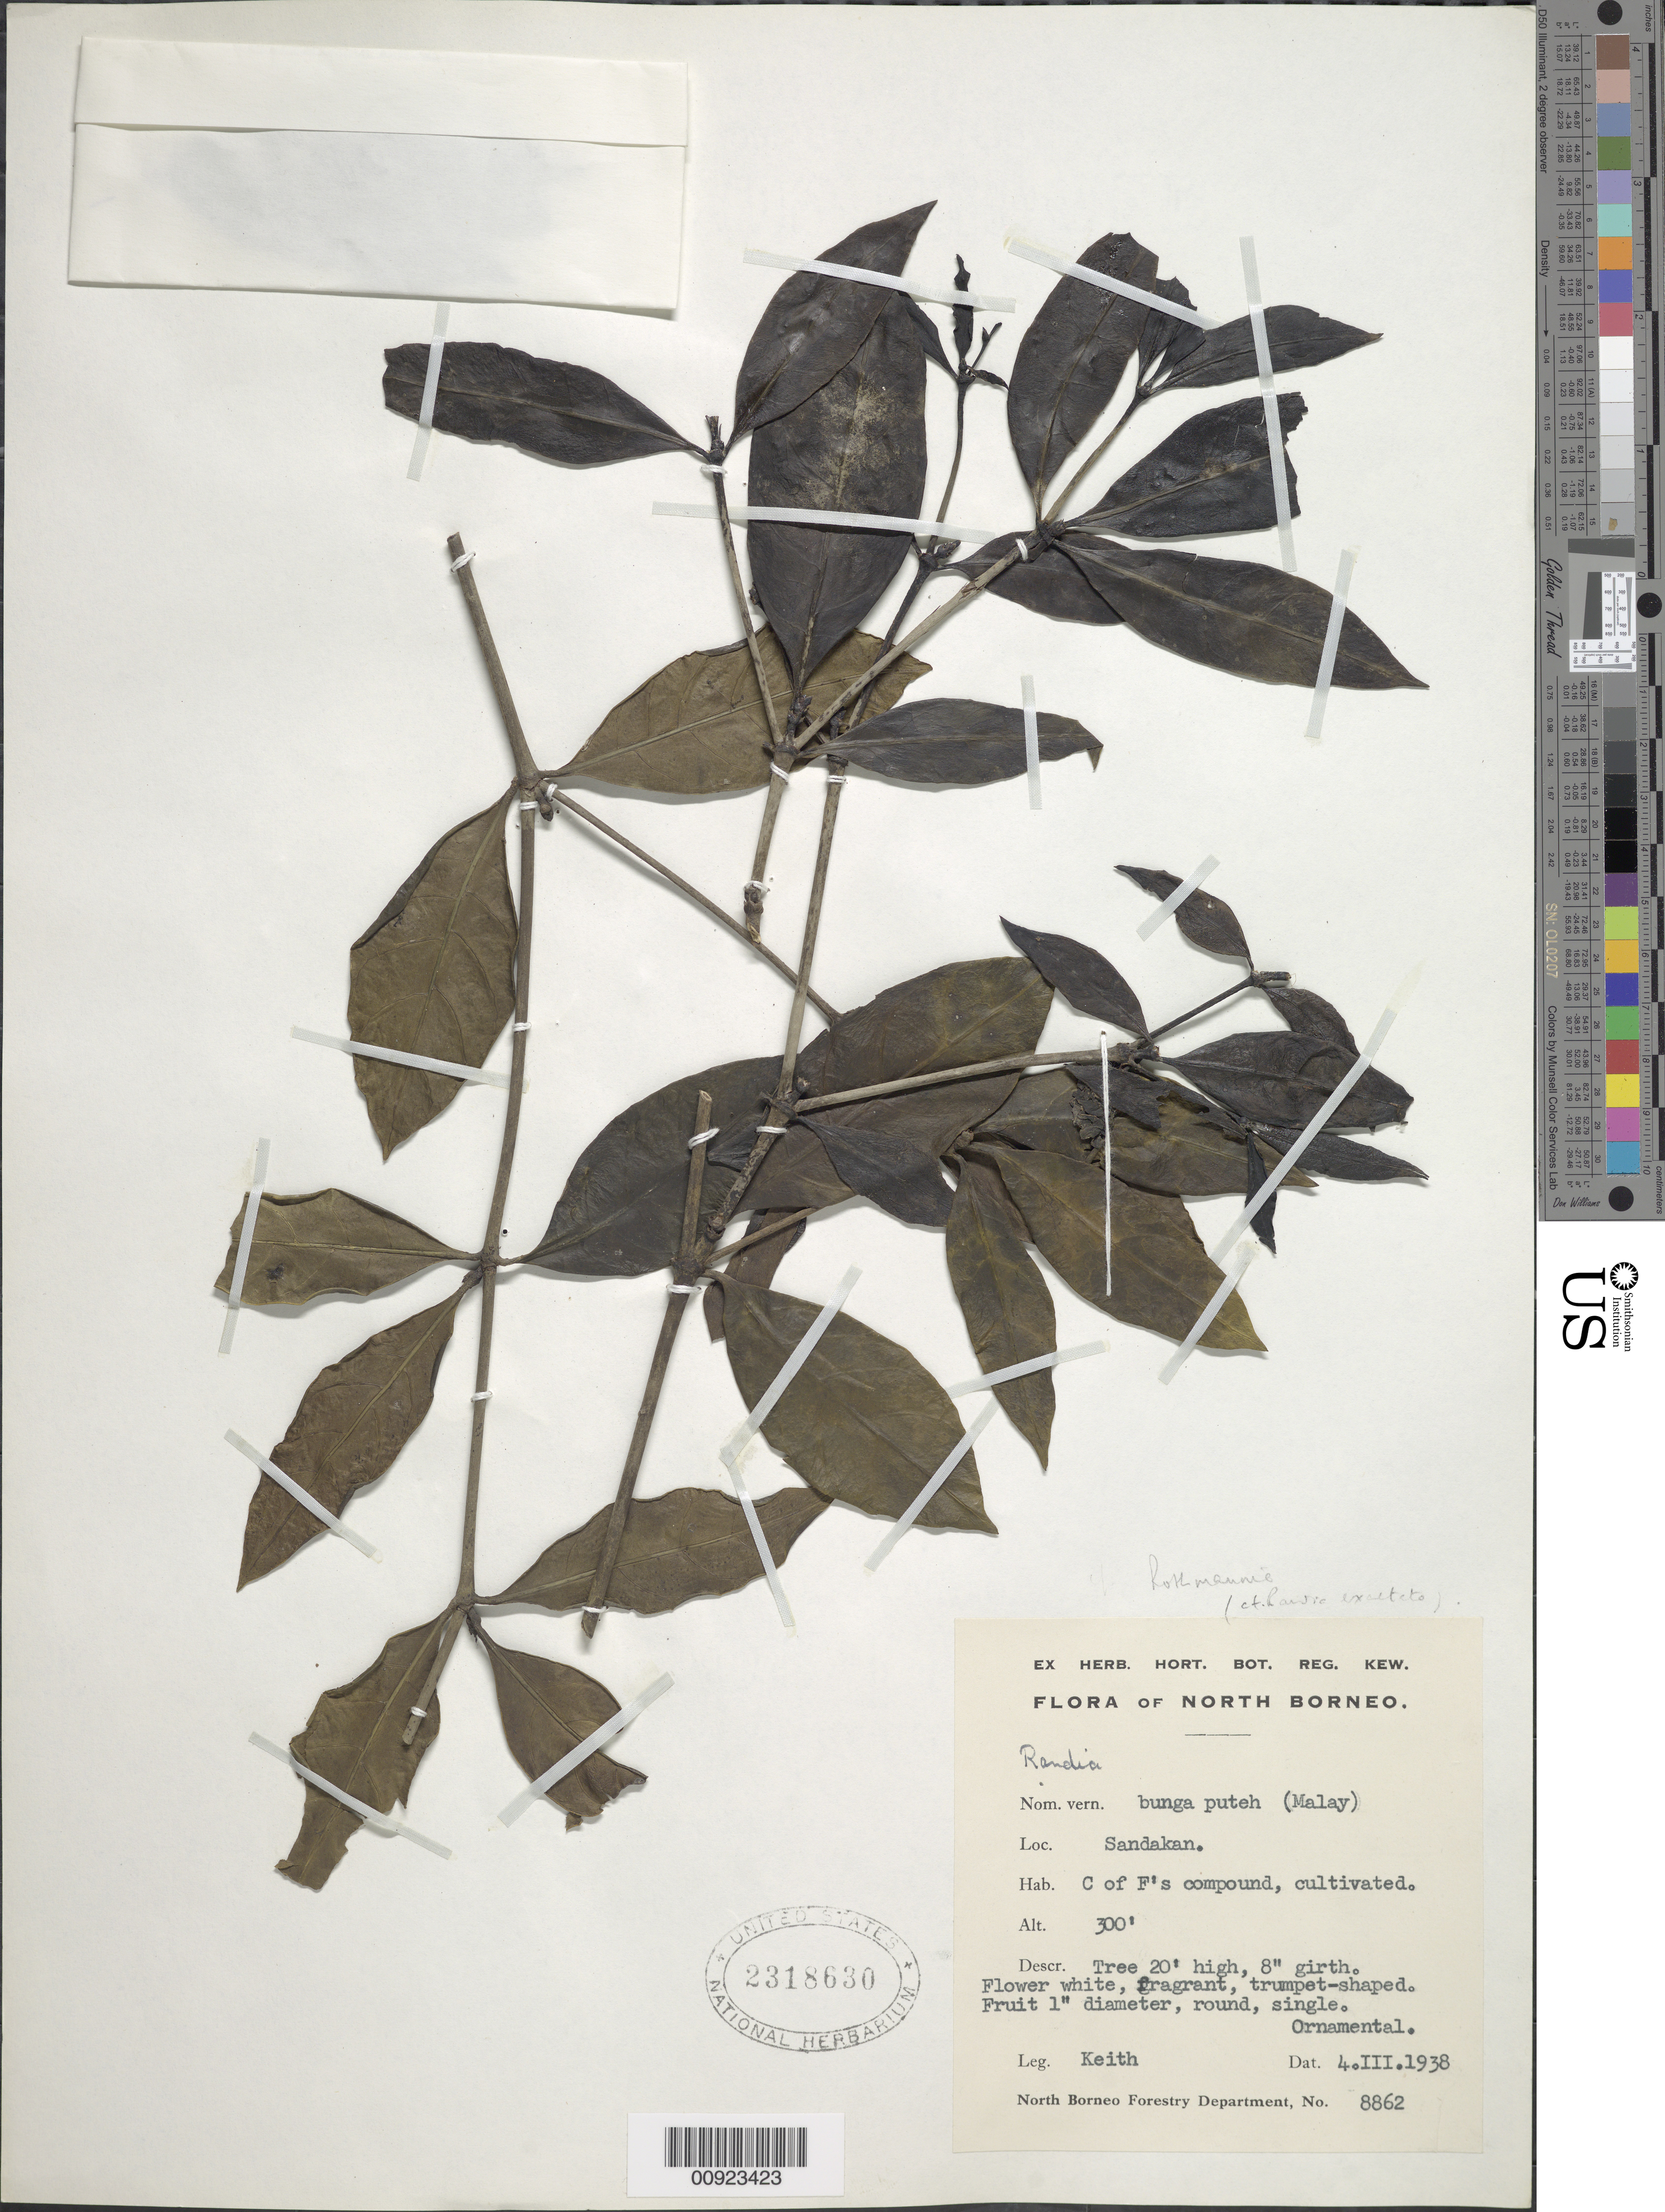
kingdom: Plantae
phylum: Tracheophyta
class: Magnoliopsida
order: Gentianales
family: Rubiaceae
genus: Rothmannia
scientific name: Rothmannia exaltata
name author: (Griff.) Bremek.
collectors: H. Keith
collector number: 8862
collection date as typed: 04 Mar 1938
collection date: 1938-03-04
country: Malaysia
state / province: Sabah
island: Borneo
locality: Sandakan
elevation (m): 91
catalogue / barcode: US 2318630